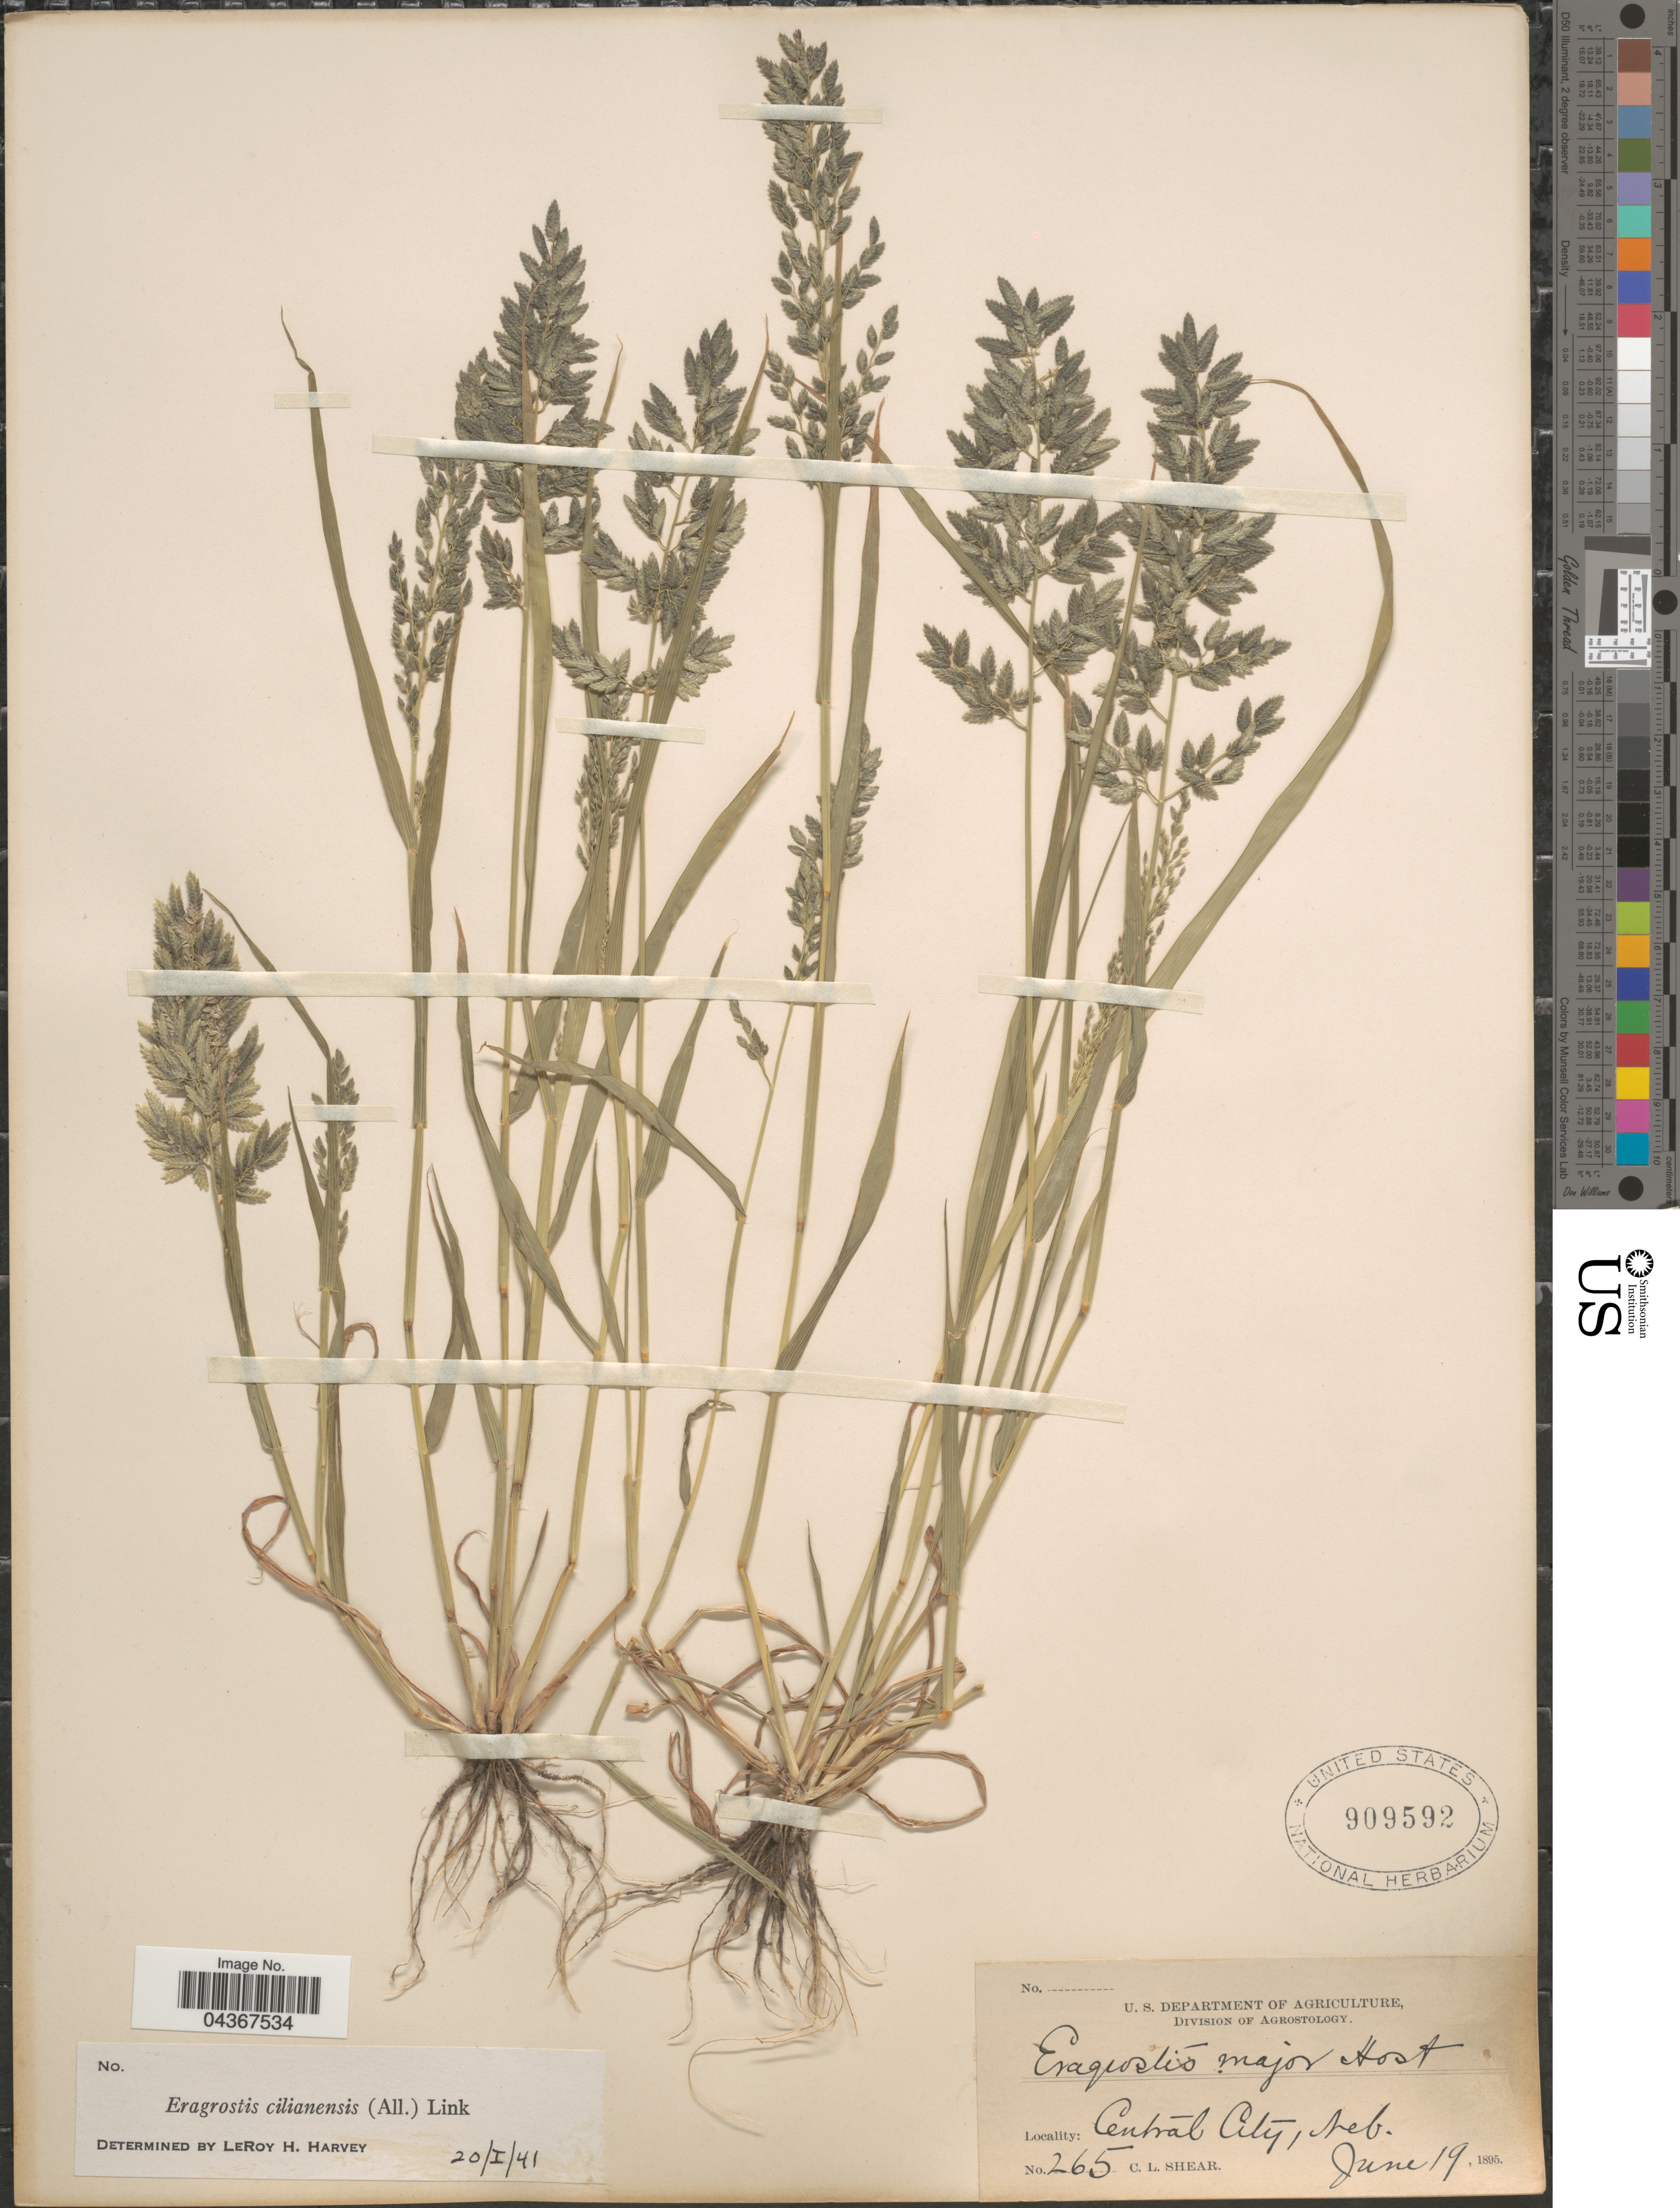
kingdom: Plantae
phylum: Tracheophyta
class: Liliopsida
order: Poales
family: Poaceae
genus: Eragrostis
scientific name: Eragrostis cilianensis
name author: (Bellardi) Vignolo ex Janch.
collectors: C. L. Shear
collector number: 265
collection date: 1895-06-19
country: United States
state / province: Nebraska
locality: Central City.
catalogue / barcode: US 909592